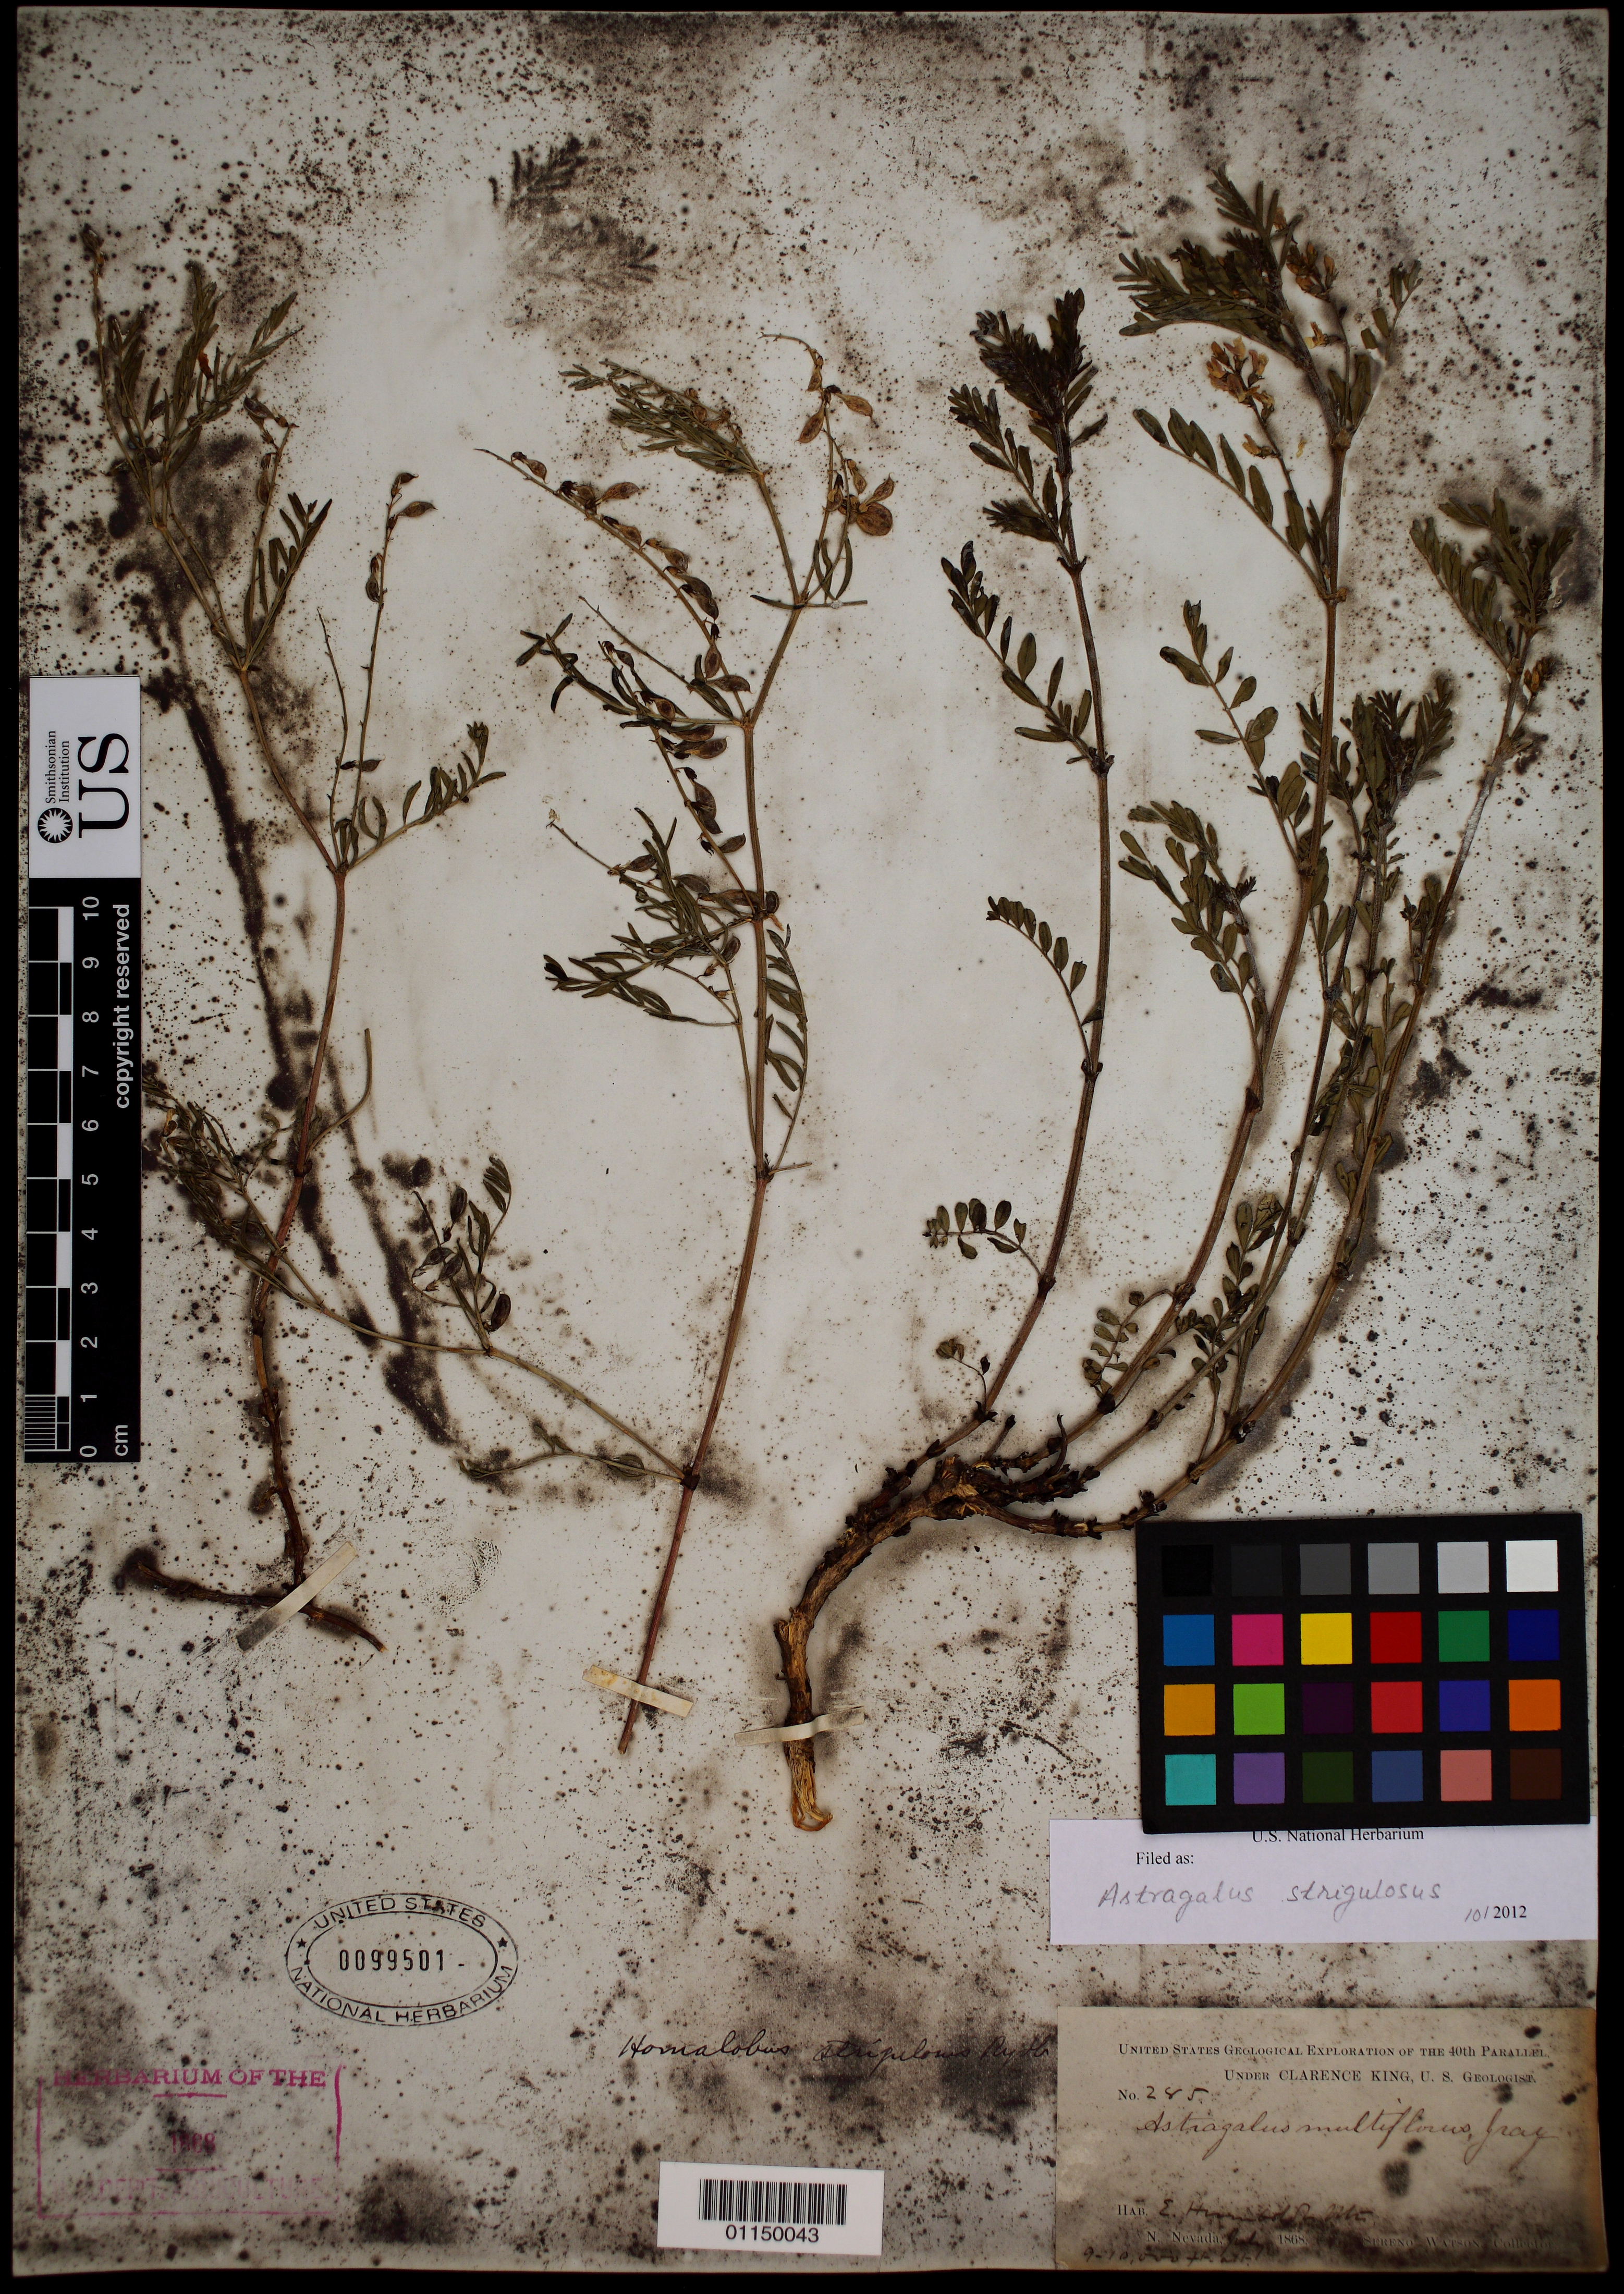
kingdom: Plantae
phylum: Tracheophyta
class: Magnoliopsida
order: Fabales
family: Fabaceae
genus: Astragalus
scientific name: Astragalus strigulosus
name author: Kunth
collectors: S. Watson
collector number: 285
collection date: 1868-07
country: United States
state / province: Nevada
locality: E. Humboldt Mts., N. Nevada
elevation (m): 2743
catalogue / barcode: US 99501